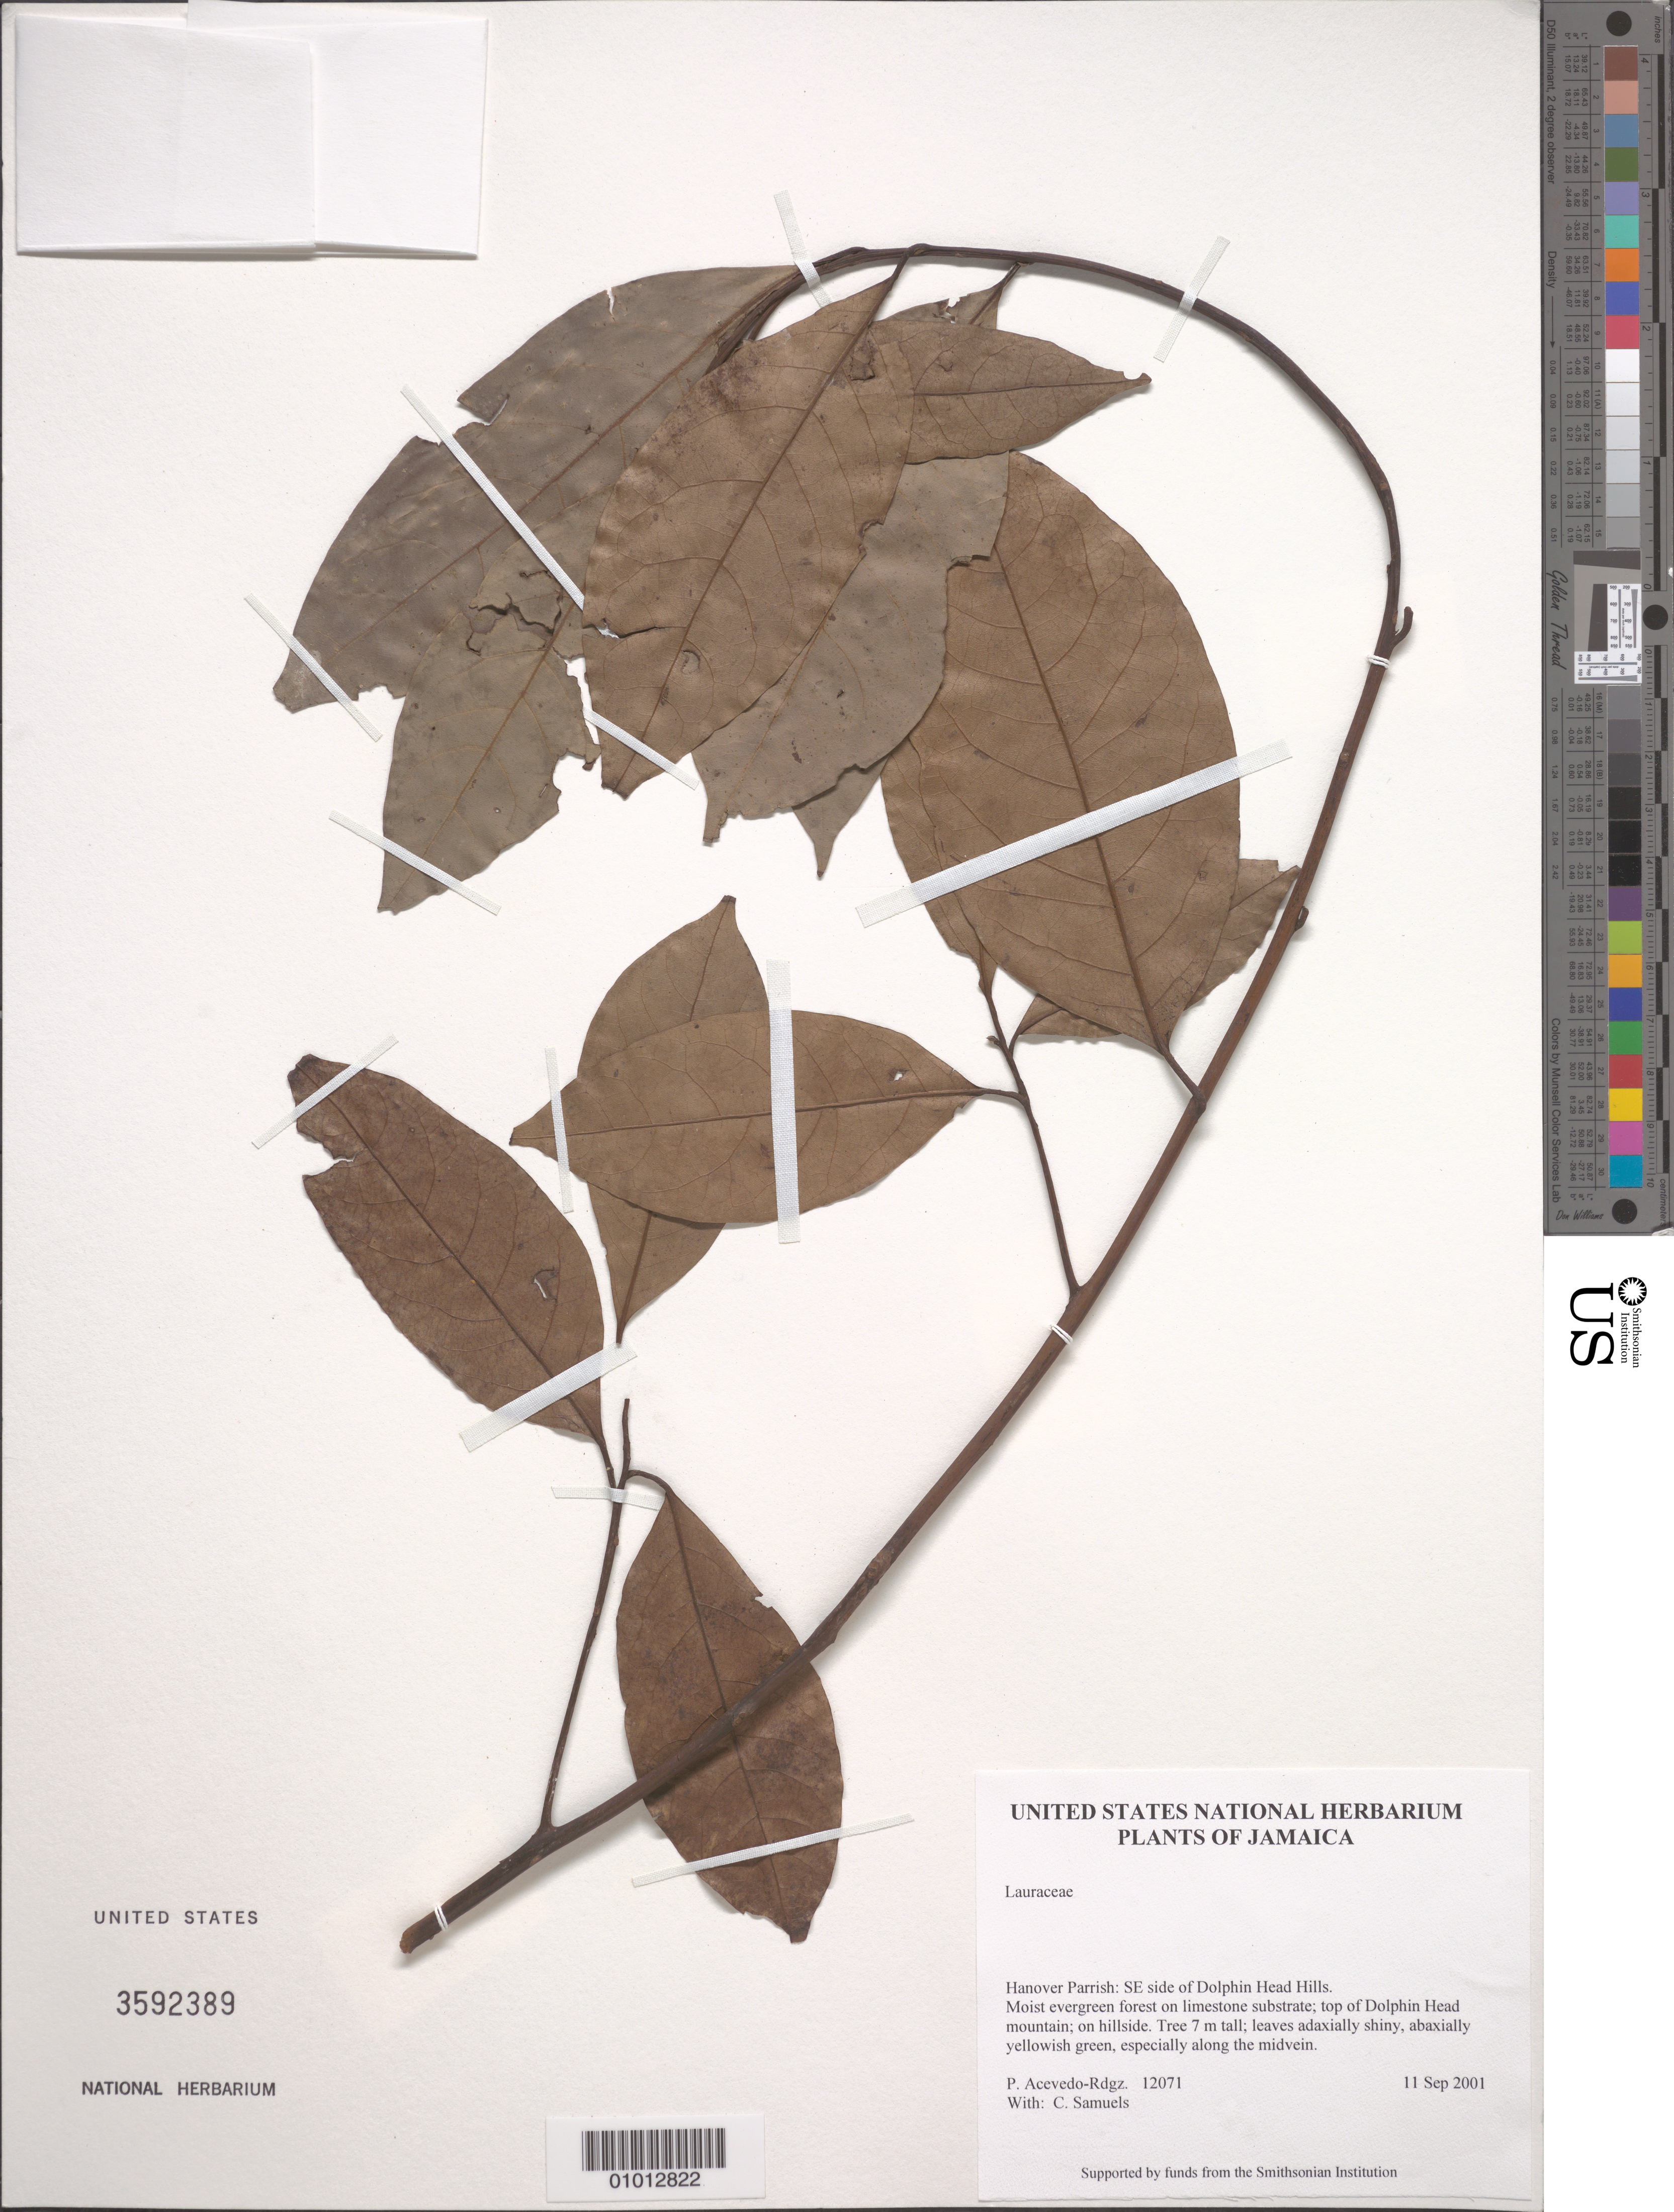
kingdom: Plantae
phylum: Tracheophyta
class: Magnoliopsida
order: Laurales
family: Lauraceae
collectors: P. Acevedo-Rodr. & C. Samuels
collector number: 12071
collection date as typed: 11 Sep 2001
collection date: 2001-09-11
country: Jamaica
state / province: Hanover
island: Jamaica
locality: Hanover Parrish: SE side of Dolphin Head Hills.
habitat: Moist evergreen forest on limestone substrate; top of Dolphin Head mountain; on hillside.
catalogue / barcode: US 3592389